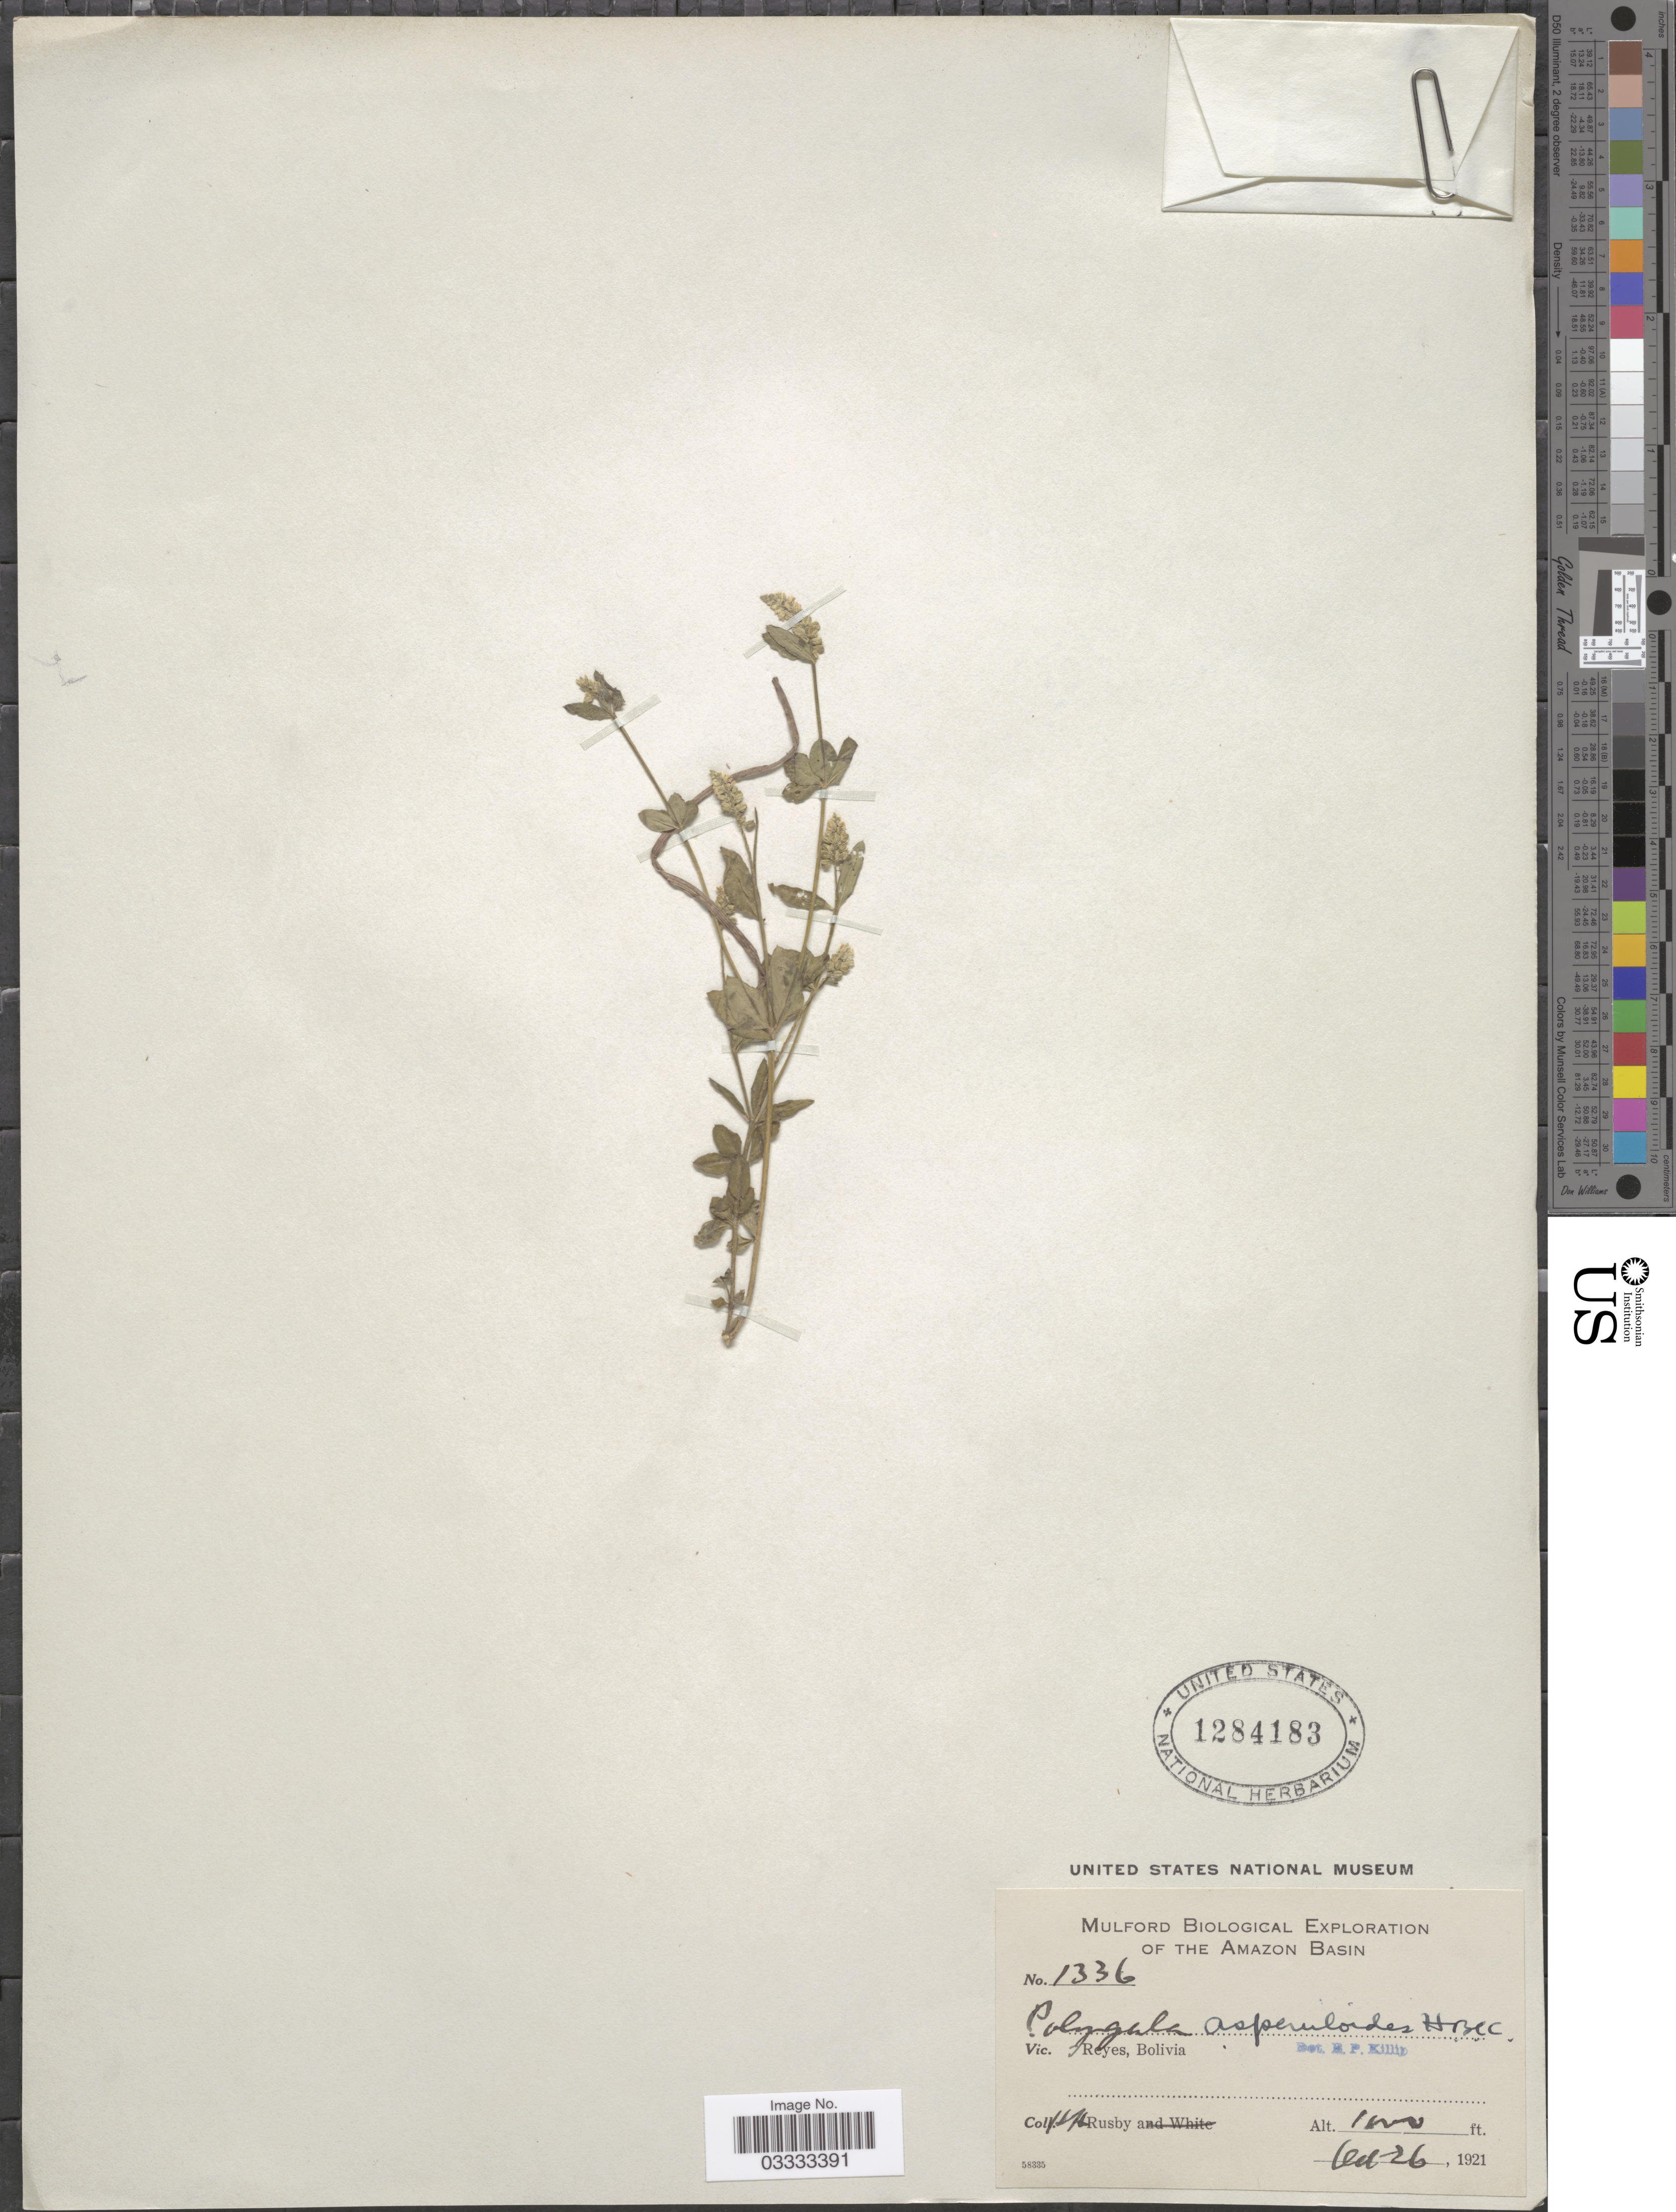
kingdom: Plantae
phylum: Tracheophyta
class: Magnoliopsida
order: Fabales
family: Polygalaceae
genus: Polygala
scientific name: Polygala asperuloides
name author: Kunth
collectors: H. H. Rusby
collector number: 1336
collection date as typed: Oct. 26, 1921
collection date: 1921-10-26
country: Bolivia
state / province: Beni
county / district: José Ballivián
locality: Reyes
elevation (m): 305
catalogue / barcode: US 1284183